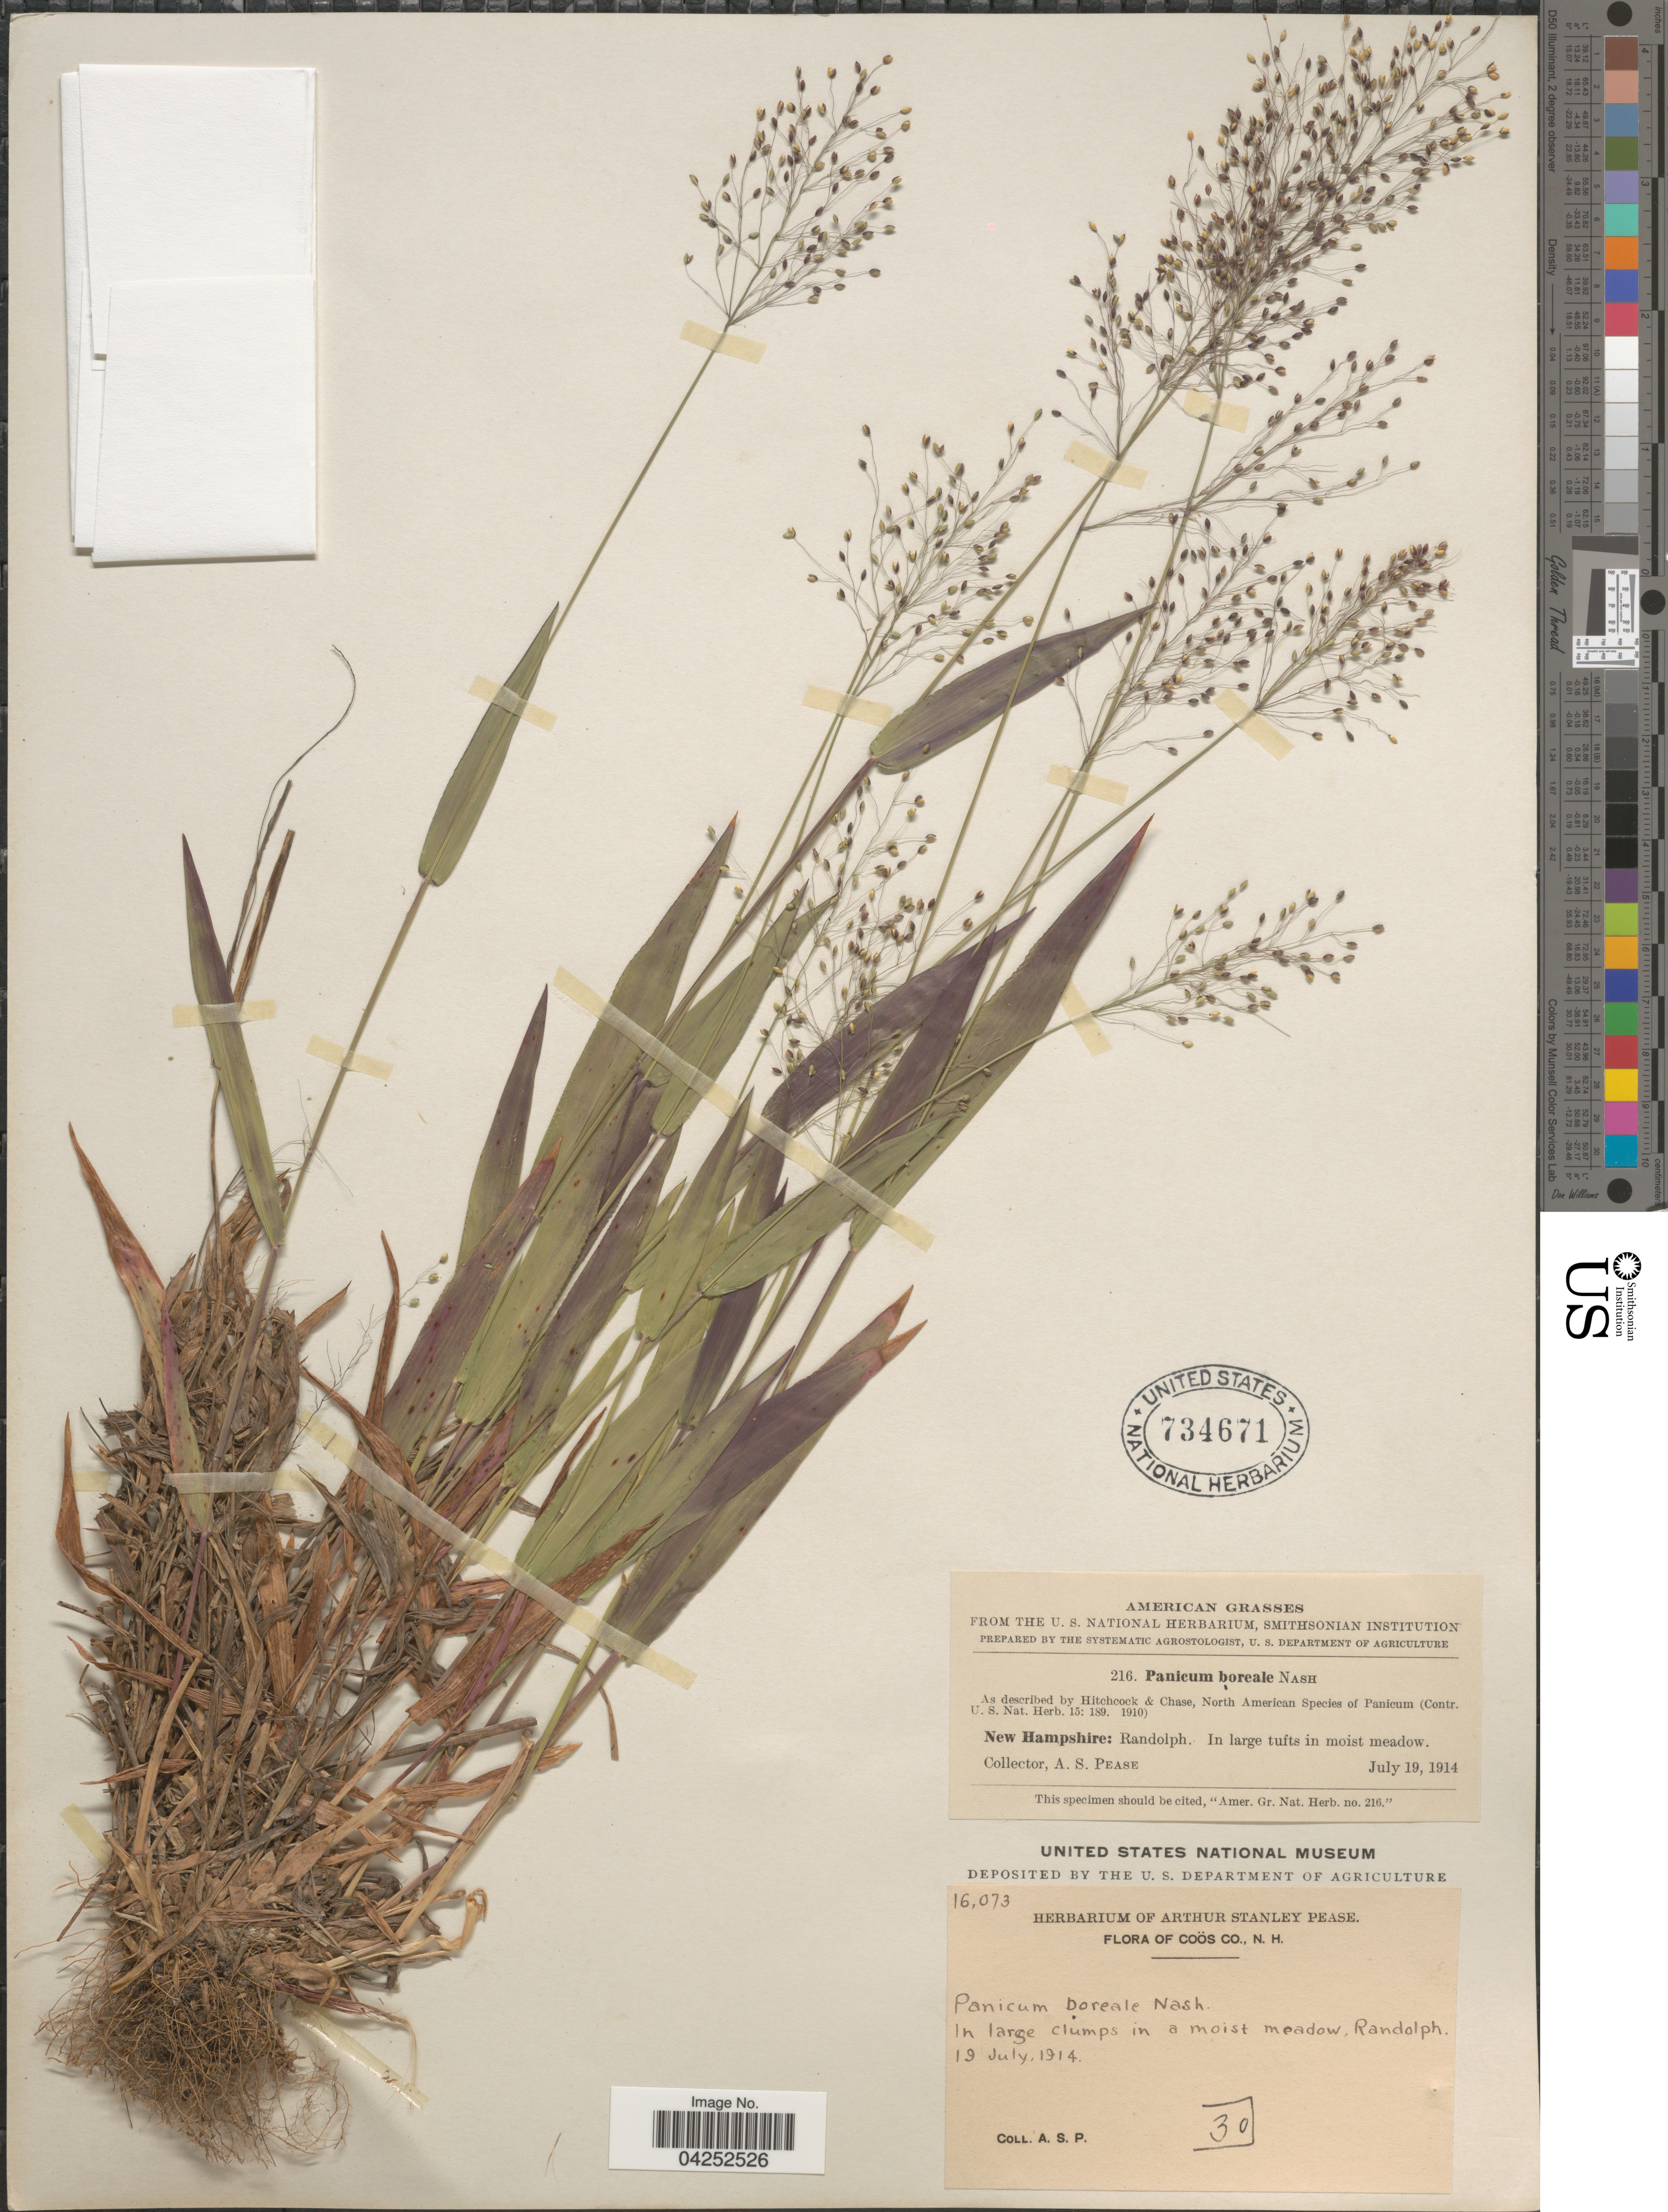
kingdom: Plantae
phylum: Tracheophyta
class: Liliopsida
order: Poales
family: Poaceae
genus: Dichanthelium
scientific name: Dichanthelium boreale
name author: (Nash) Freckmann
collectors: A. S. Pease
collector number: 216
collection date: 1914-07-19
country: United States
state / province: New Hampshire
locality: Randolph. Coös Co.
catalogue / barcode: US 734671